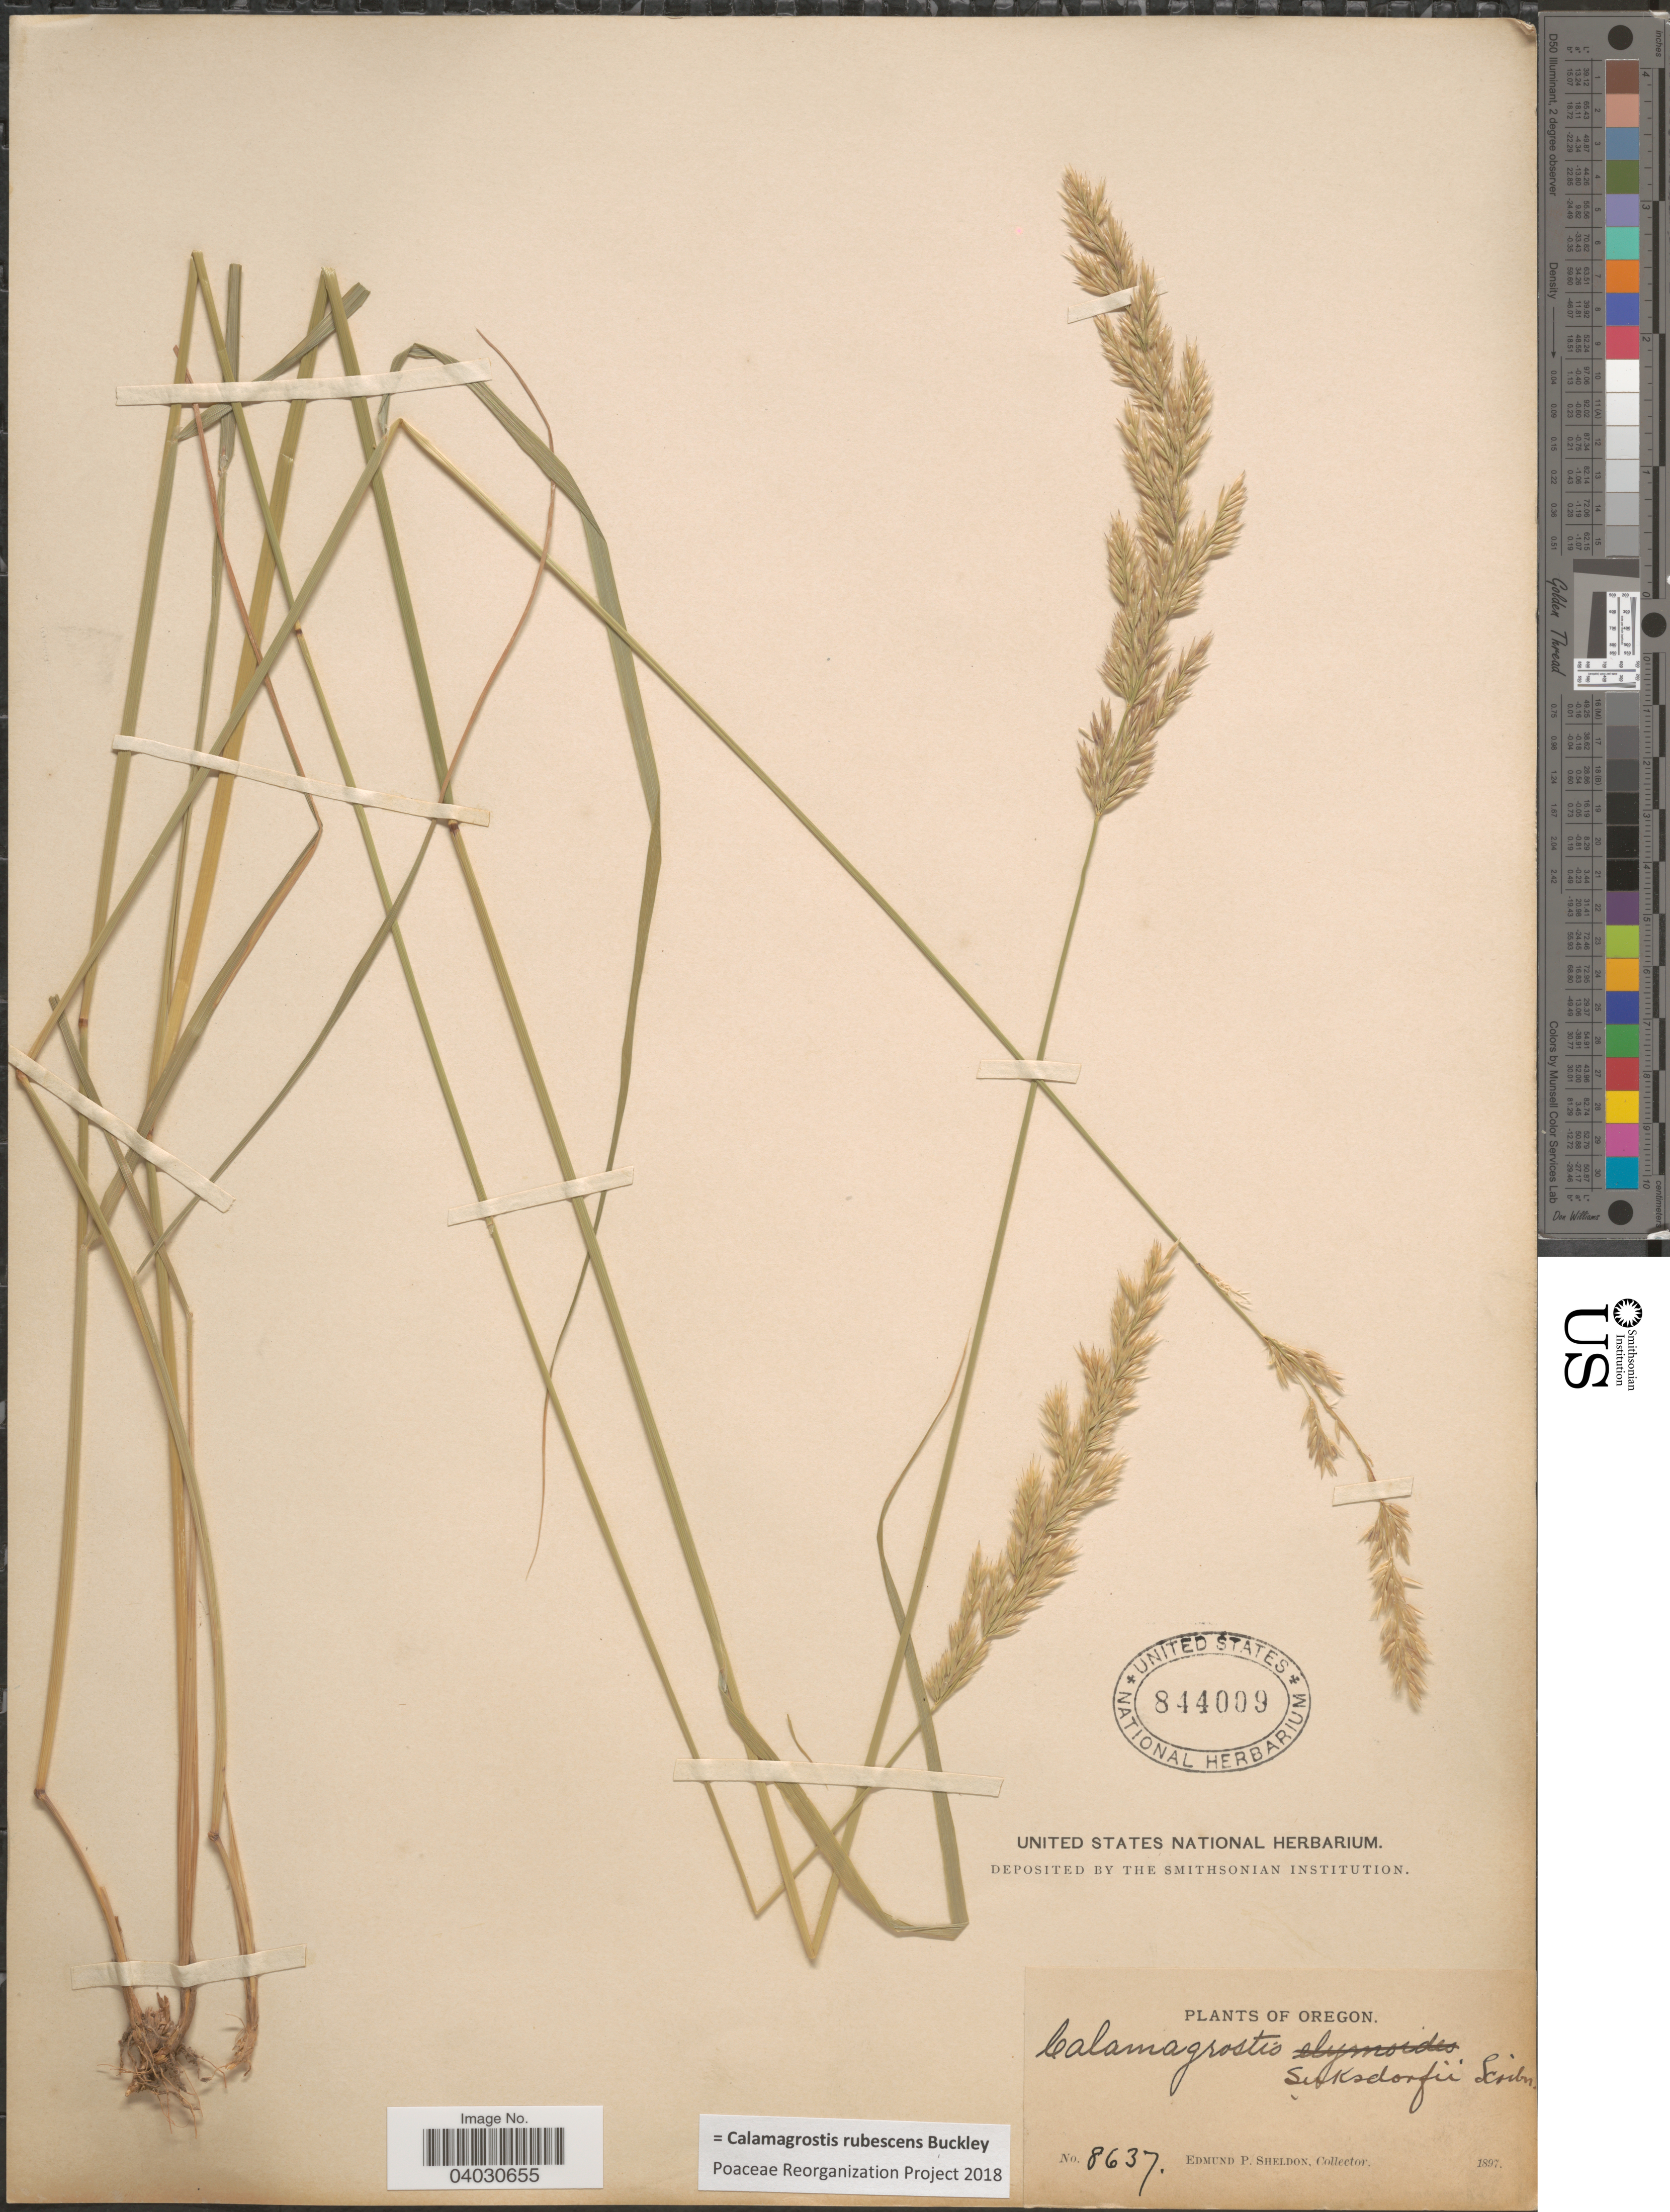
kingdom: Plantae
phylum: Tracheophyta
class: Liliopsida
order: Poales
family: Poaceae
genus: Calamagrostis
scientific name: Calamagrostis rubescens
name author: Buckley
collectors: E. P. Sheldon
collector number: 8637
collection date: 1897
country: United States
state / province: Oregon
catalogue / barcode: US 844009